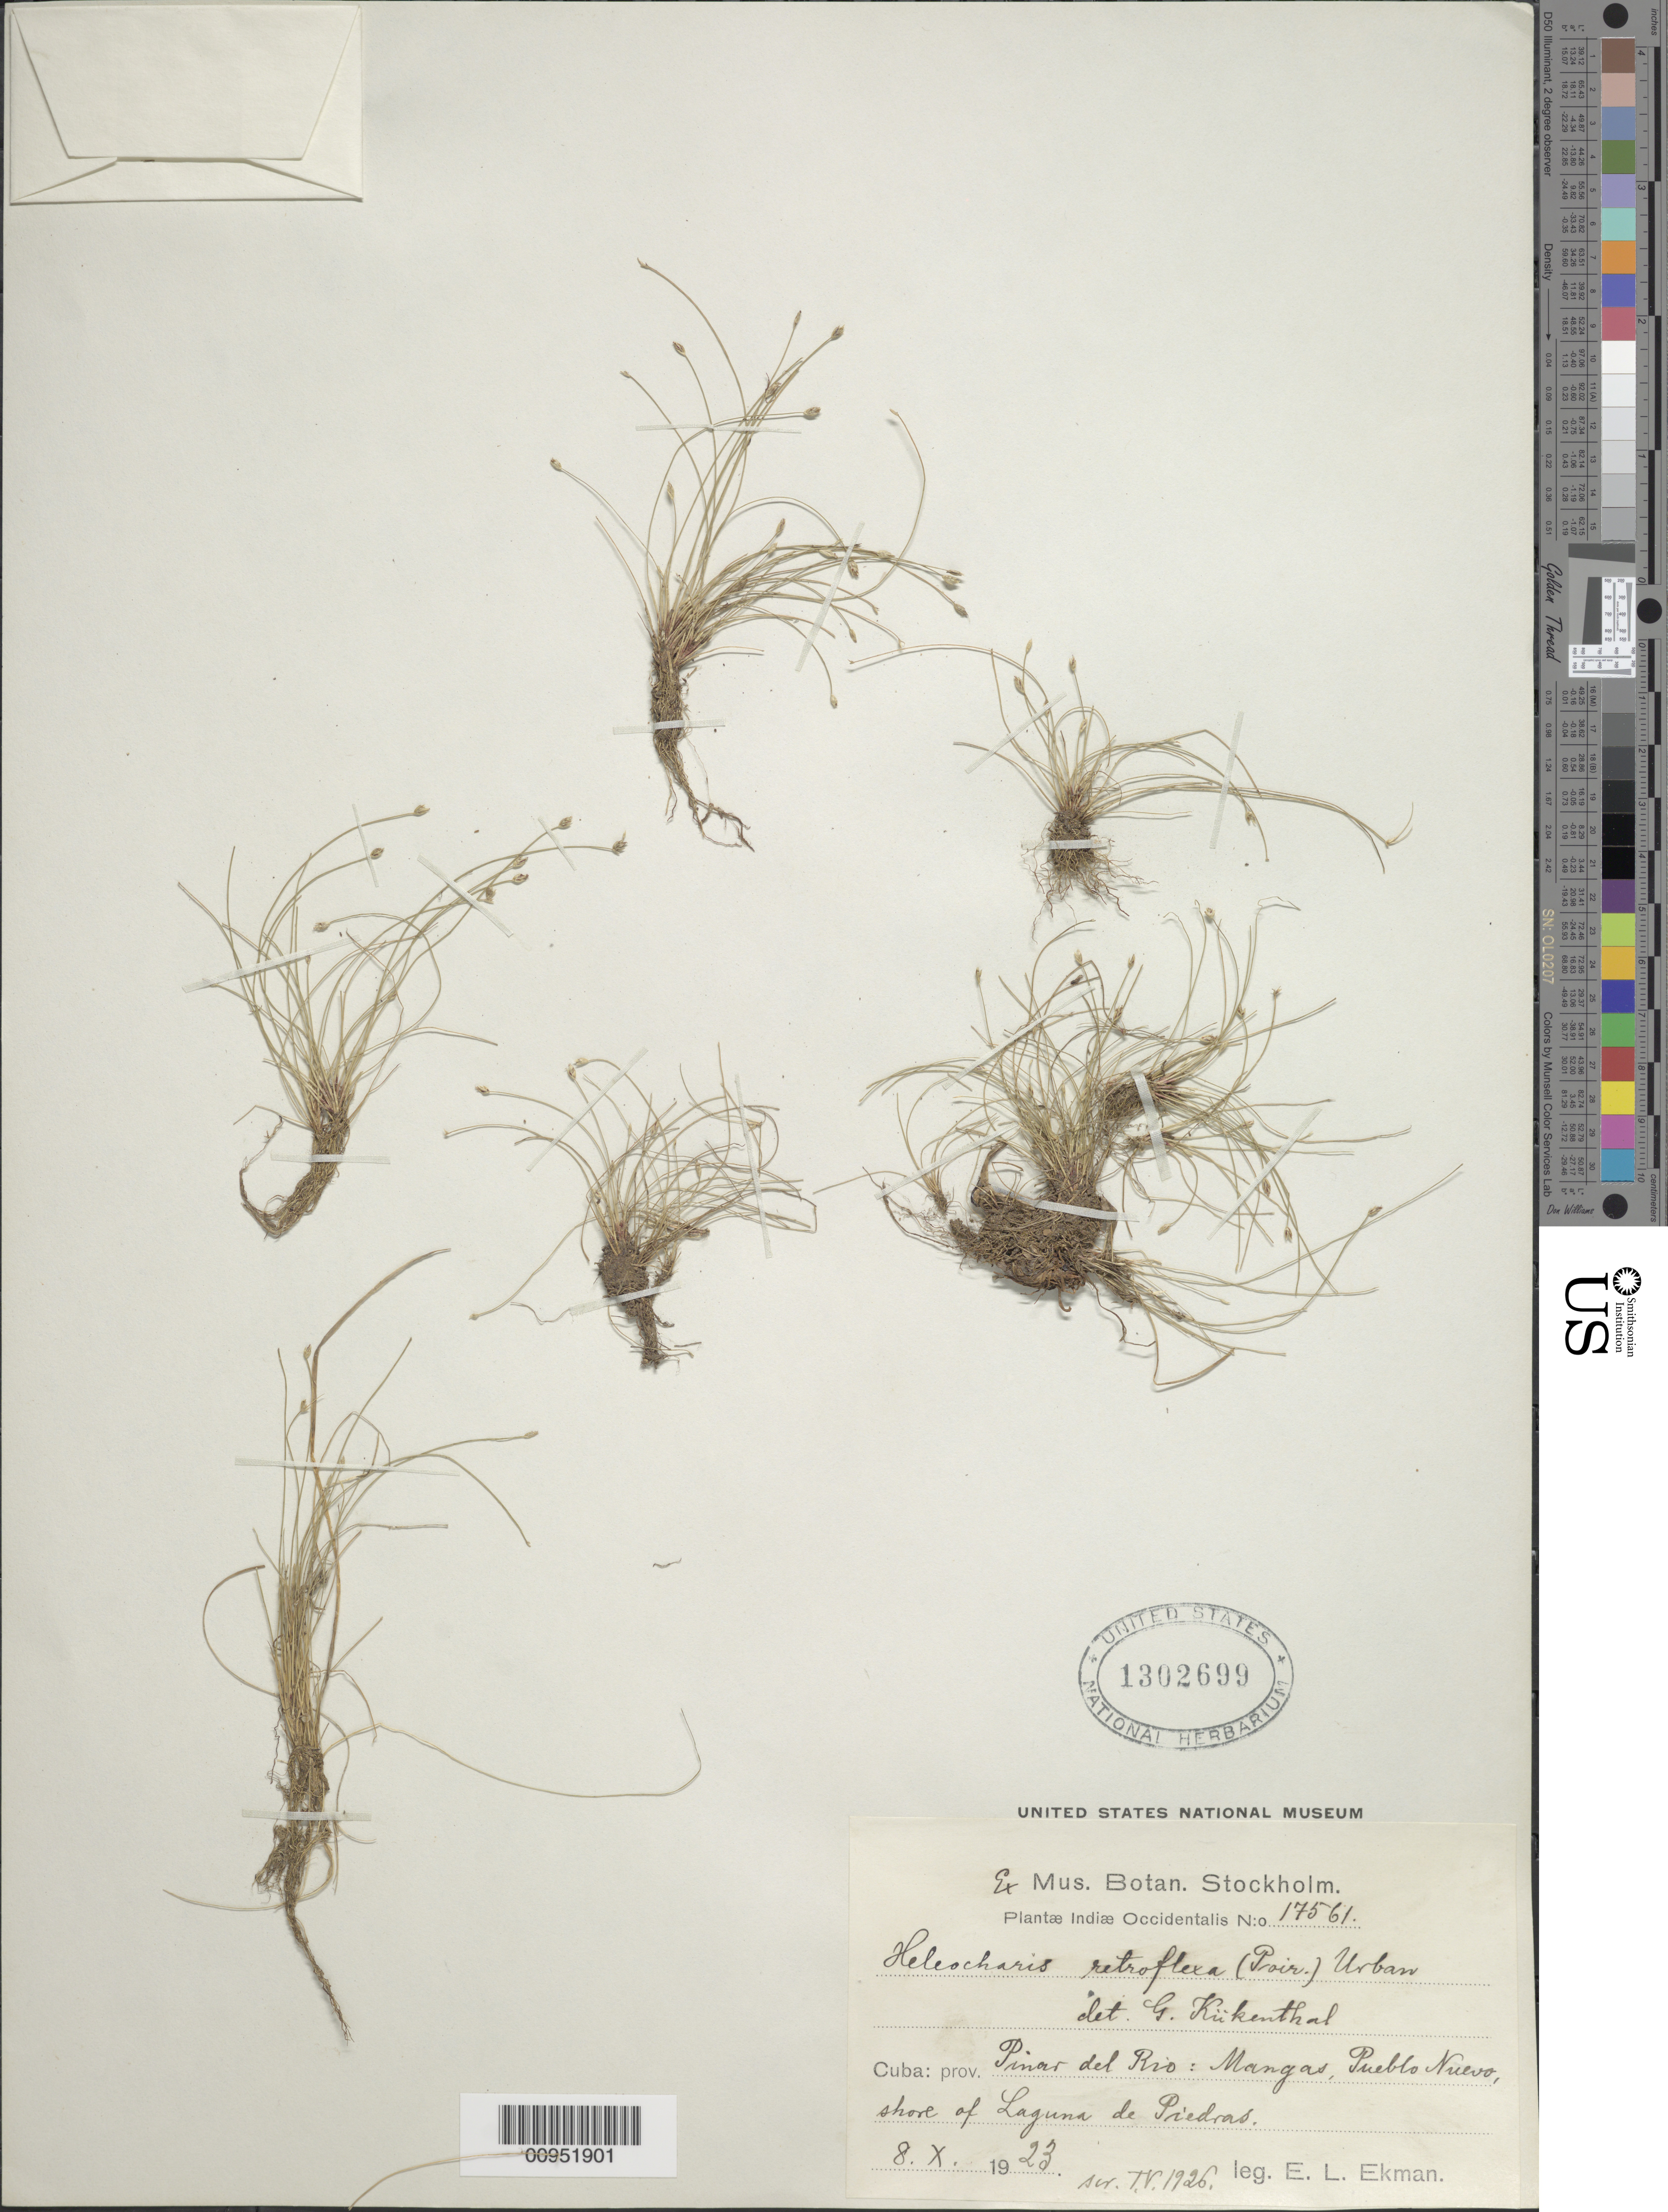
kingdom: Plantae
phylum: Tracheophyta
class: Liliopsida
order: Poales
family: Cyperaceae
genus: Eleocharis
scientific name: Eleocharis retroflexa subsp. retroflexa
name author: (Poir.) Urb.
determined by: Kükenthal, G.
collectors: E. L. Ekman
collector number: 17561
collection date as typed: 08 Oct 1923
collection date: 1923-10-08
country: Cuba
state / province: Pinar del Rio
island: Cuba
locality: Mangas, Pueblo Nuevo, shore of Laguna de Piedras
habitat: Shore of laguna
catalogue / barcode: US 1302699